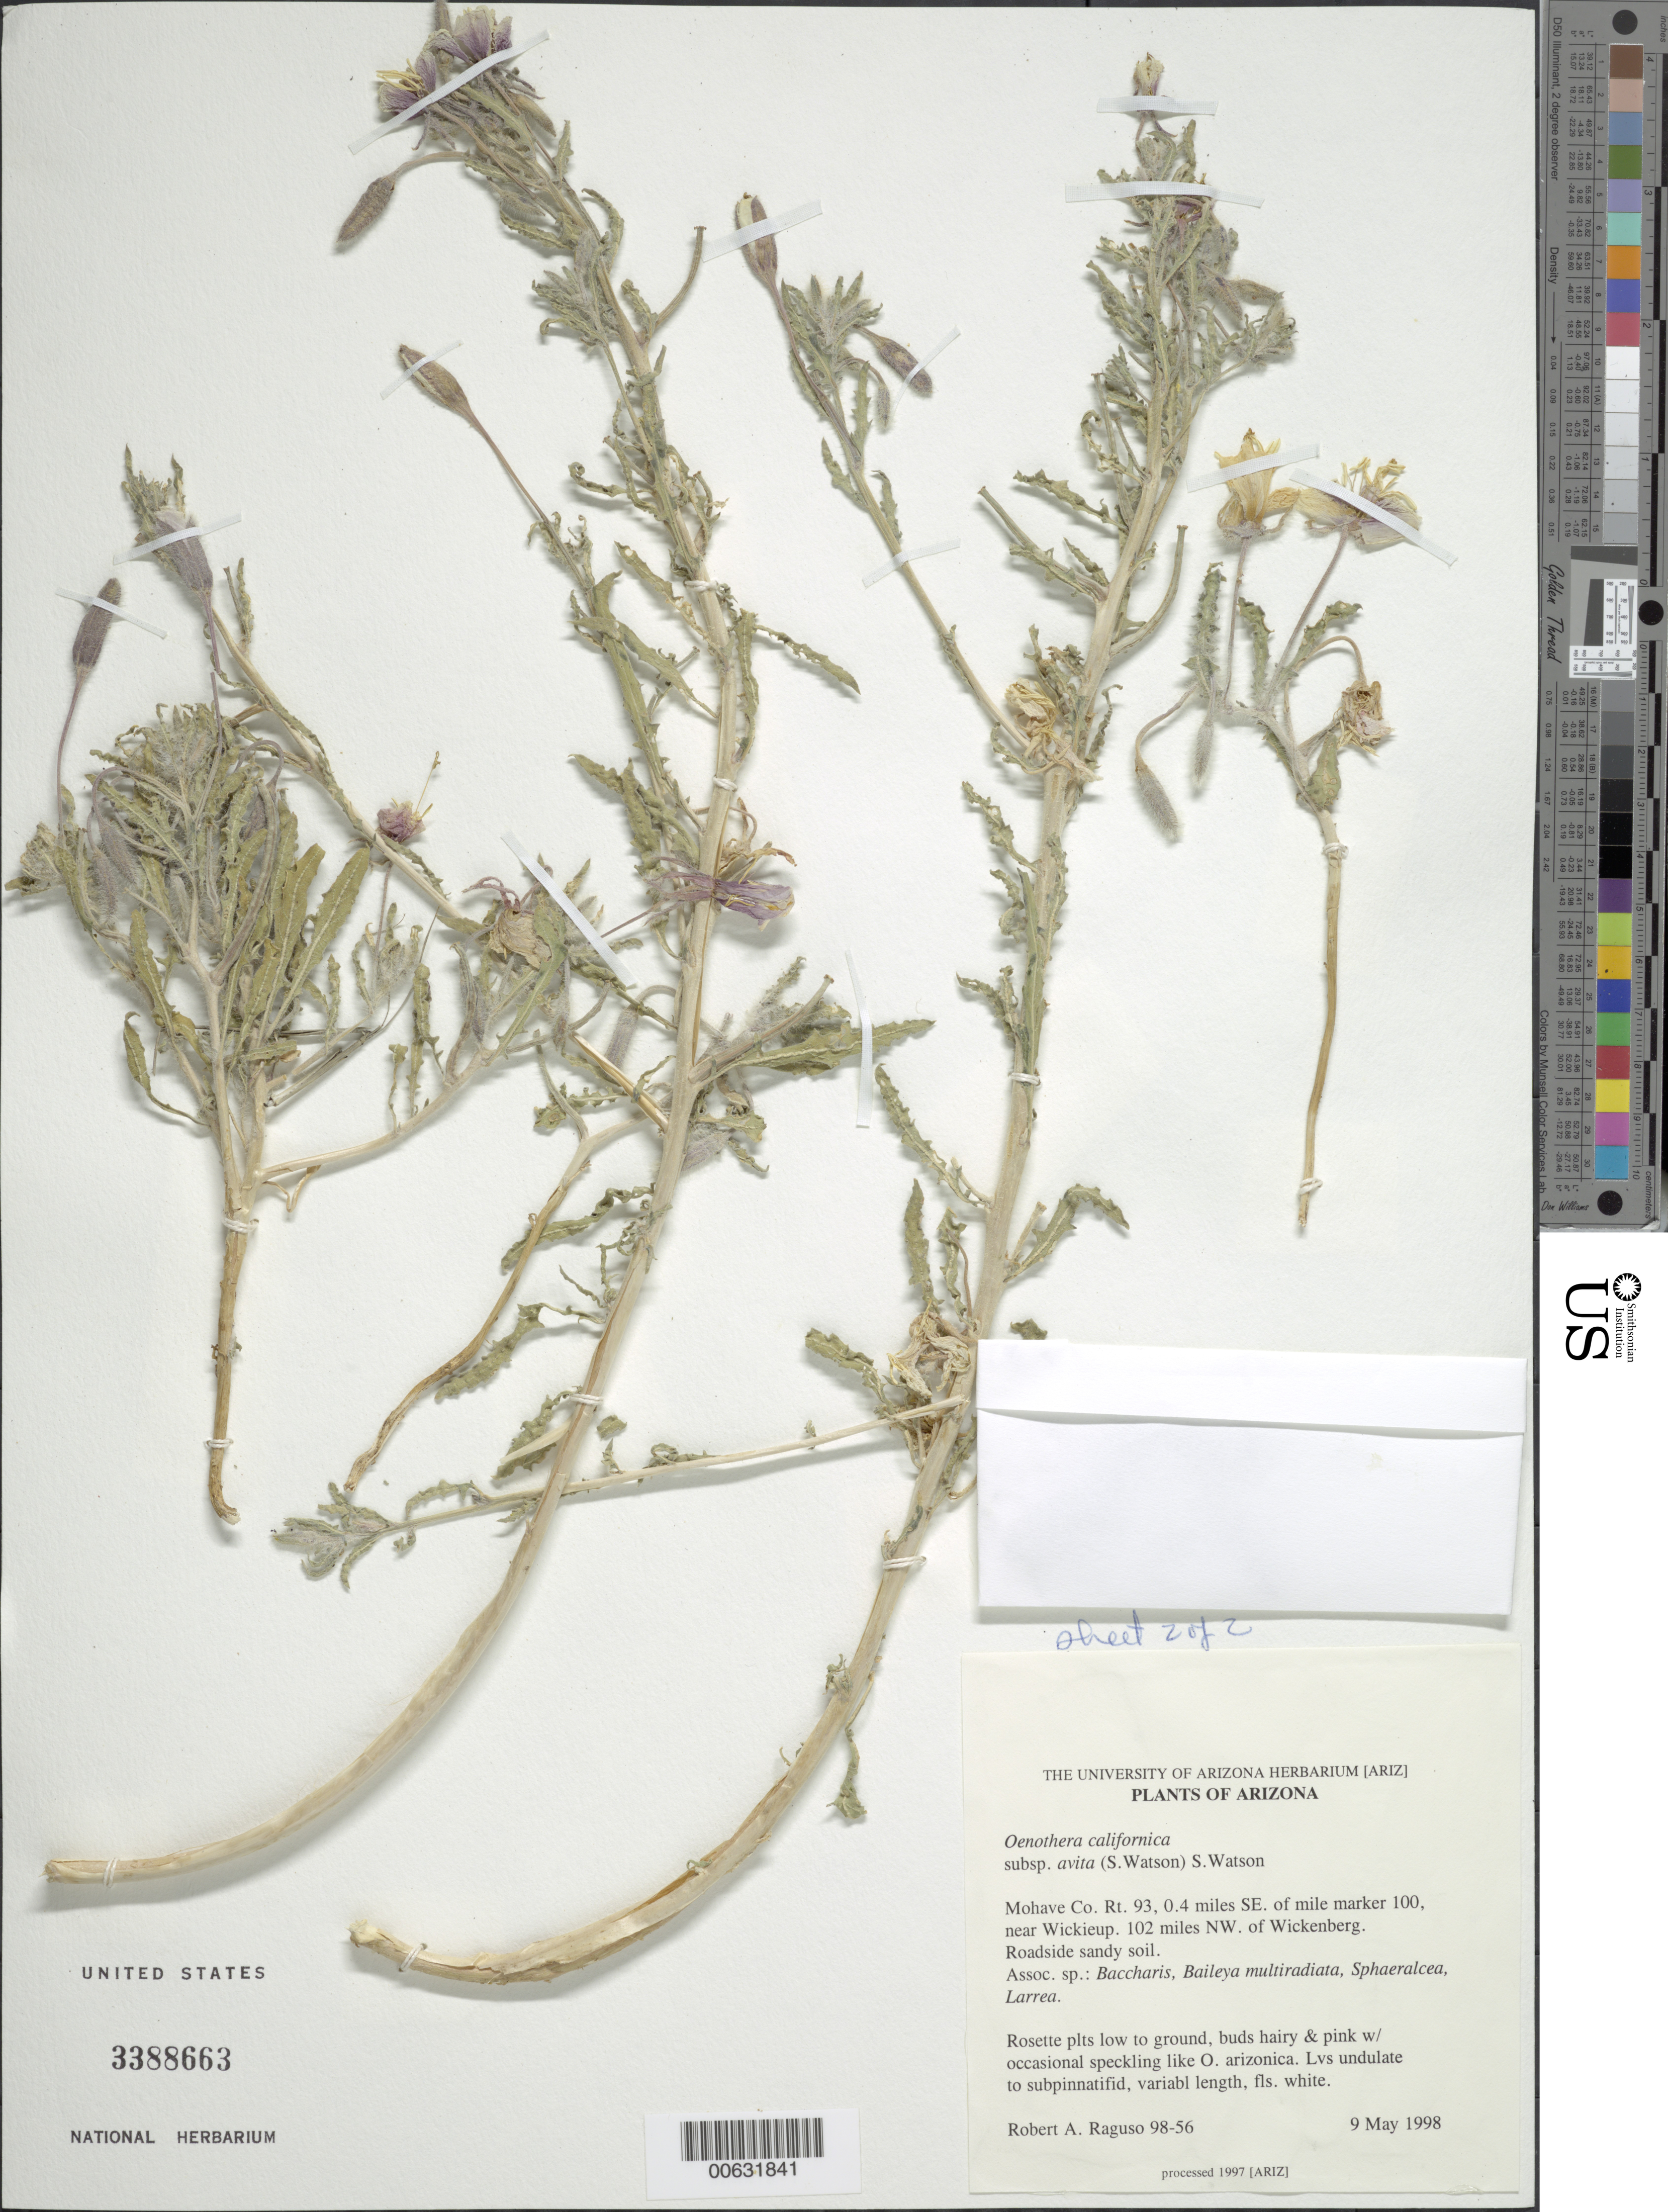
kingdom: Plantae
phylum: Tracheophyta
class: Magnoliopsida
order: Myrtales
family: Onagraceae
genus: Oenothera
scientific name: Oenothera avita subsp. avita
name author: (W.M. Klein) W.M. Klein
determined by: Wagner, W. L., (BOT), Smithsonian Institution - National Museum of Natural History (UNITED STATES)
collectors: R. Raguso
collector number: RAR98-56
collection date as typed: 09 May 1998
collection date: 1998-05-09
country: United States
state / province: Arizona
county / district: Mohave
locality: Rt. 93, SE of mile marker 100, near Wickieup, 102 mi NW of Wickenberg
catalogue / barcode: US 3388663